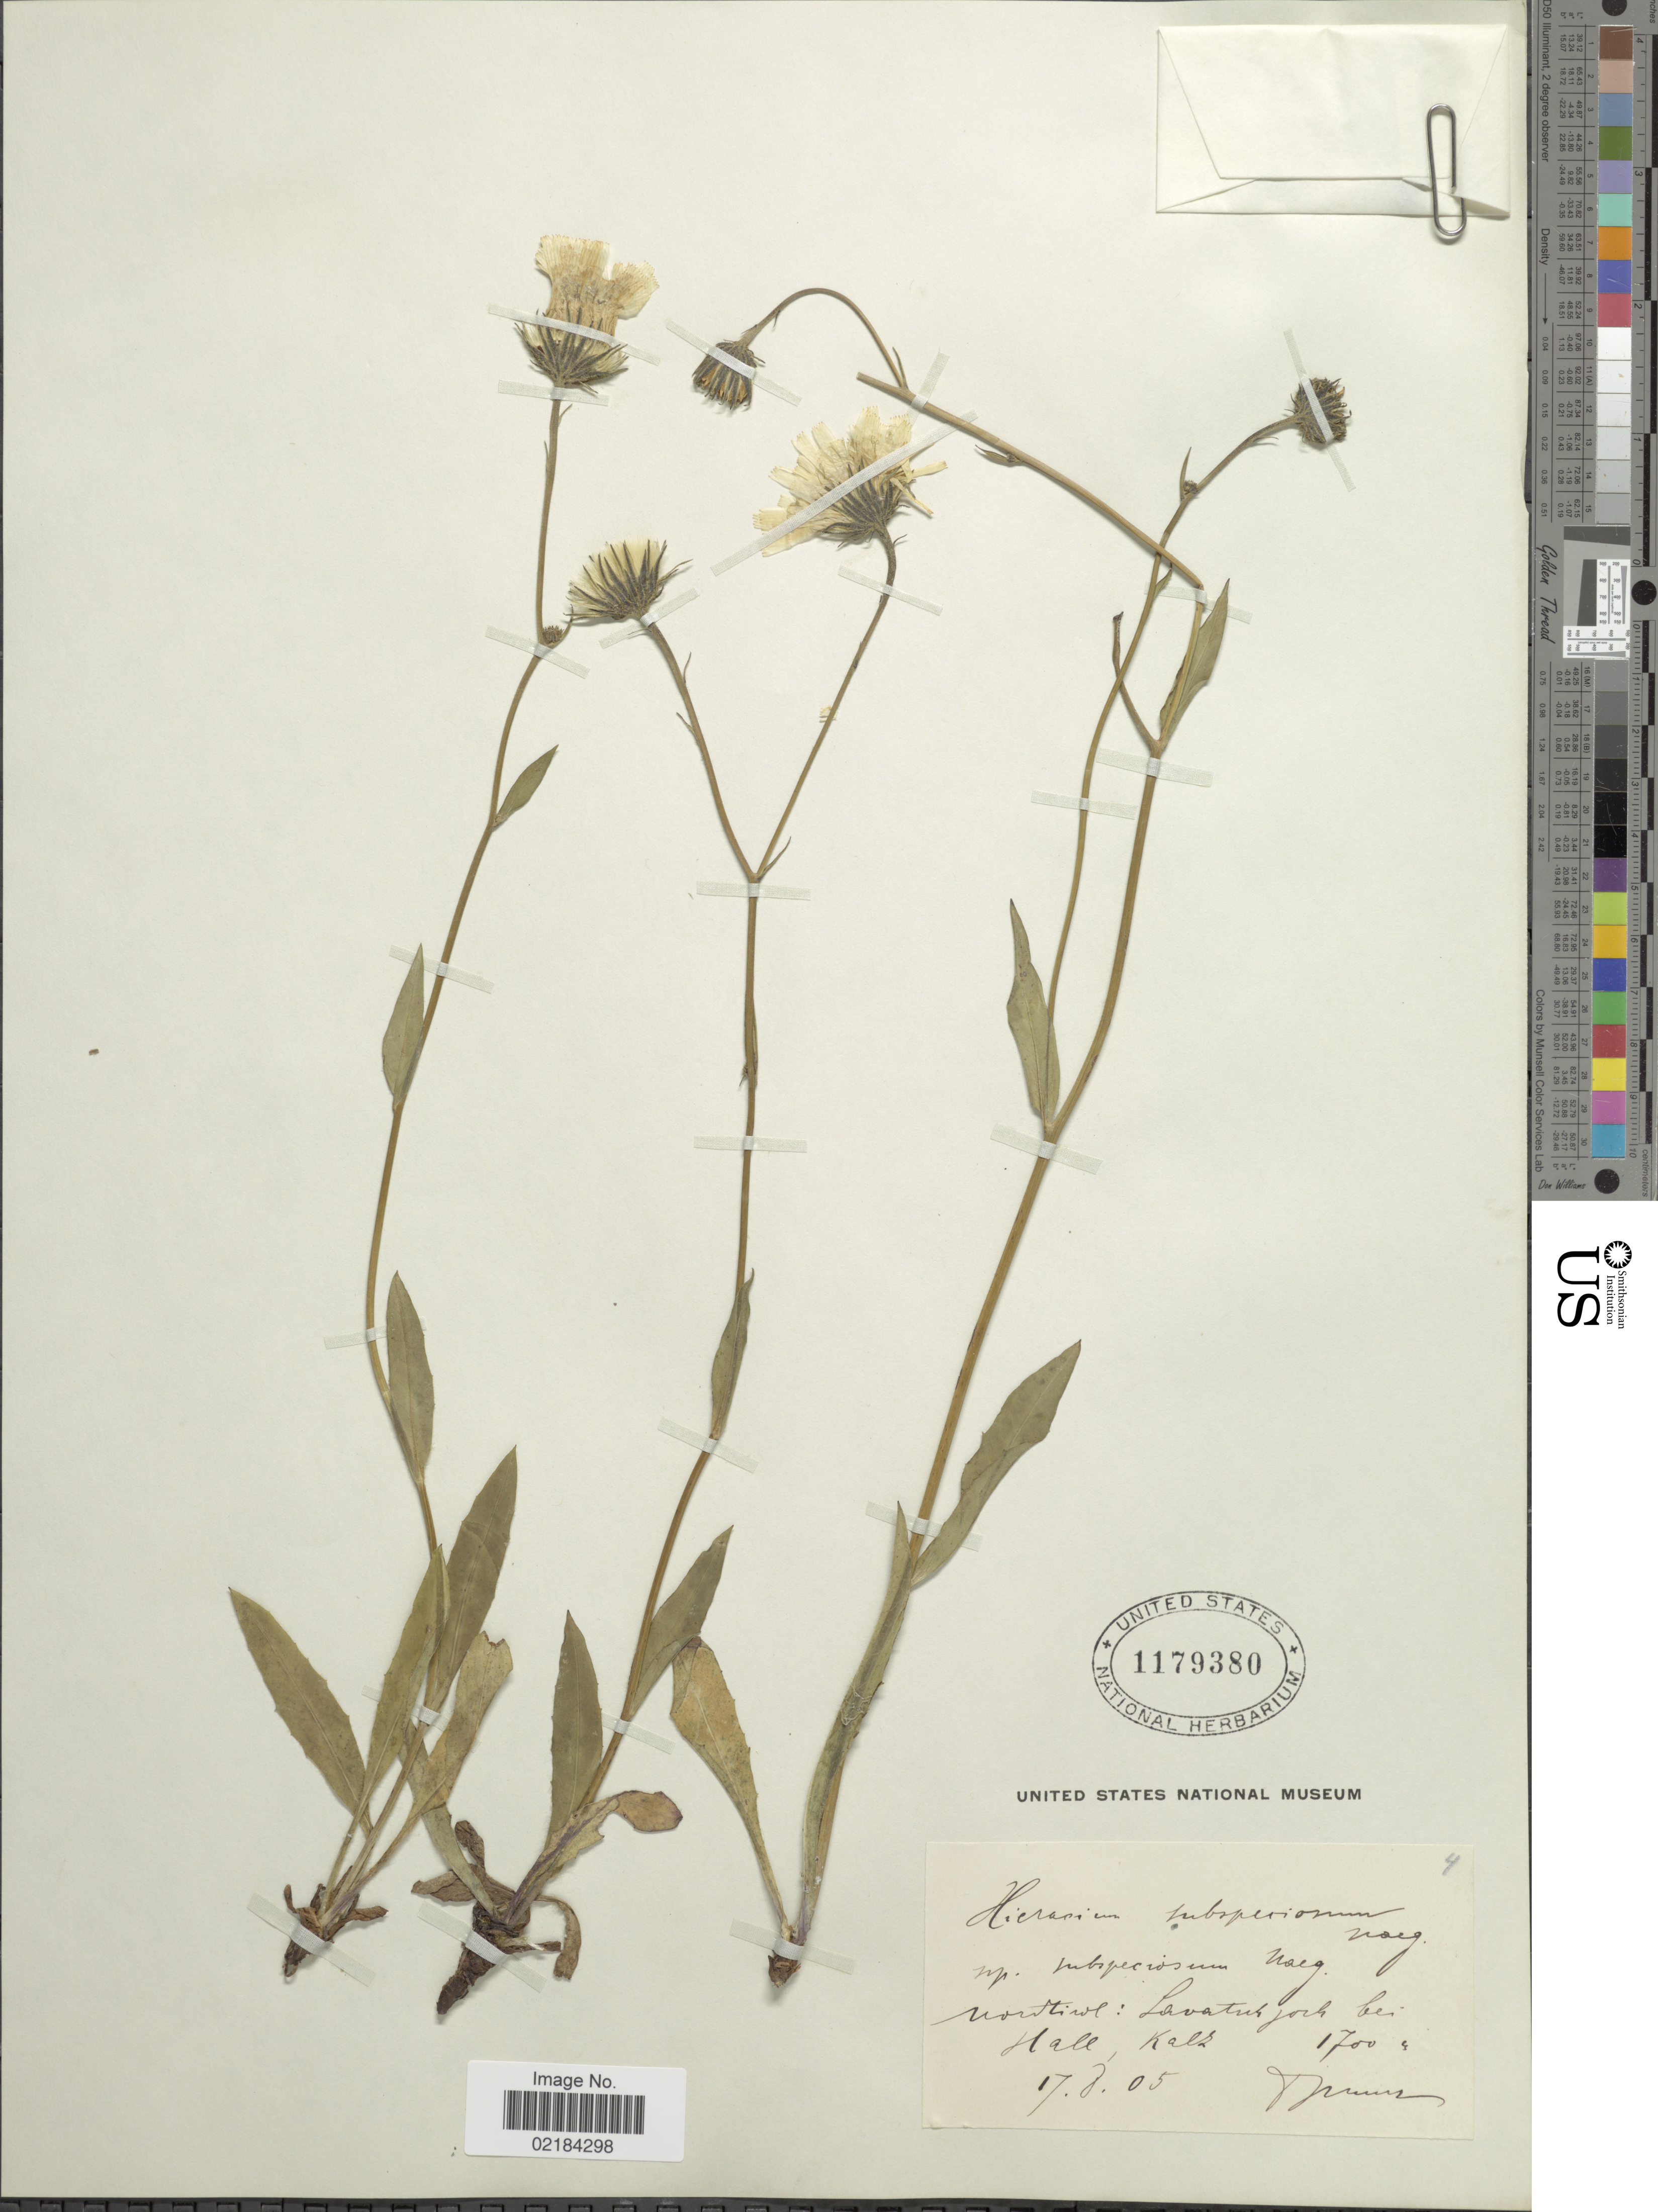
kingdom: Plantae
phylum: Tracheophyta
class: Magnoliopsida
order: Asterales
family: Asteraceae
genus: Hieracium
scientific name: Hieracium chondrillifolium subsp. subspeciosum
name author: (Prantl) Zahn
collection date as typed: Transcribed d/m/y: 17/8/05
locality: Normiwl: Lavatusjork bei Hall, Kalz [interpreted]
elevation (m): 1700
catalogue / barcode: US 1179380